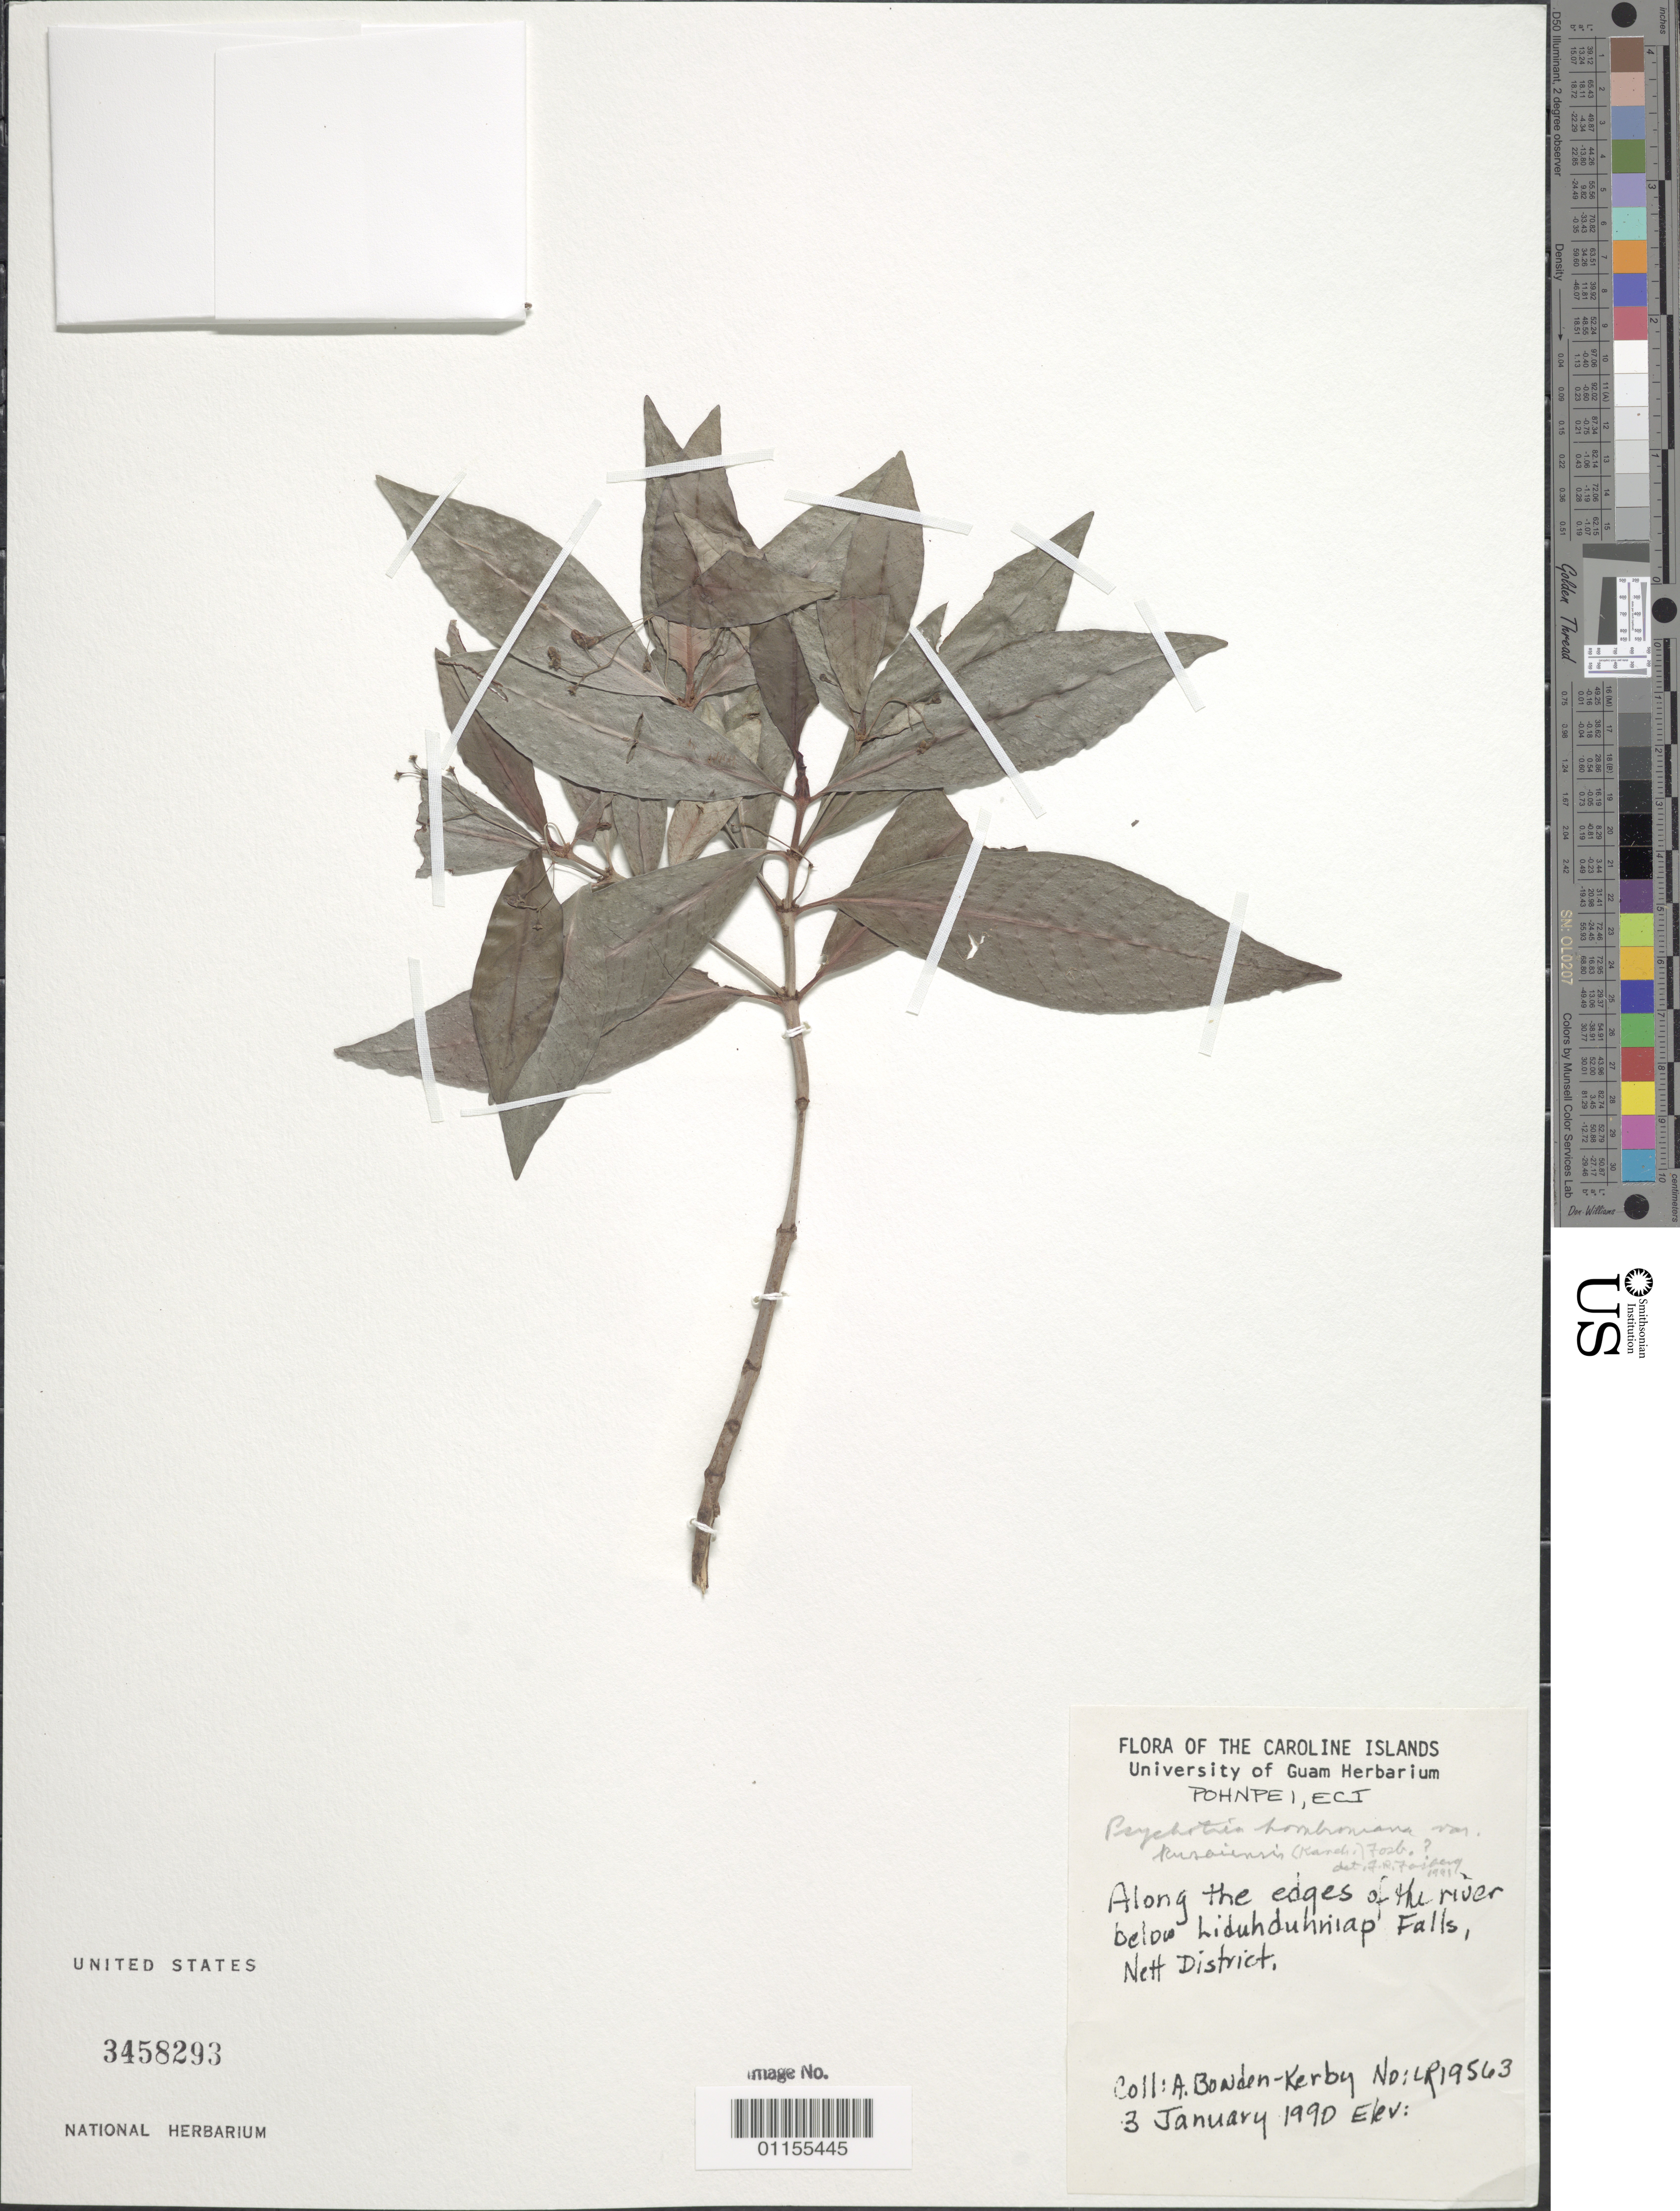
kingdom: Plantae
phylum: Tracheophyta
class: Magnoliopsida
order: Gentianales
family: Rubiaceae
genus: Psychotria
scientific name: Psychotria hombroniana var. kusaiensis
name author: (Kaneh.) Fosberg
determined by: Fosberg, F. R.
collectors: A. Bowden-Kerby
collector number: LR19563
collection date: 1990-01-03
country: Micronesia, Federated States of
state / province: Pohnpei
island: Pohnpei [Ponape]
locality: Below Liduhduhniap Falls, Nett district.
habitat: Along the edges of river.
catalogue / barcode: US 3458293